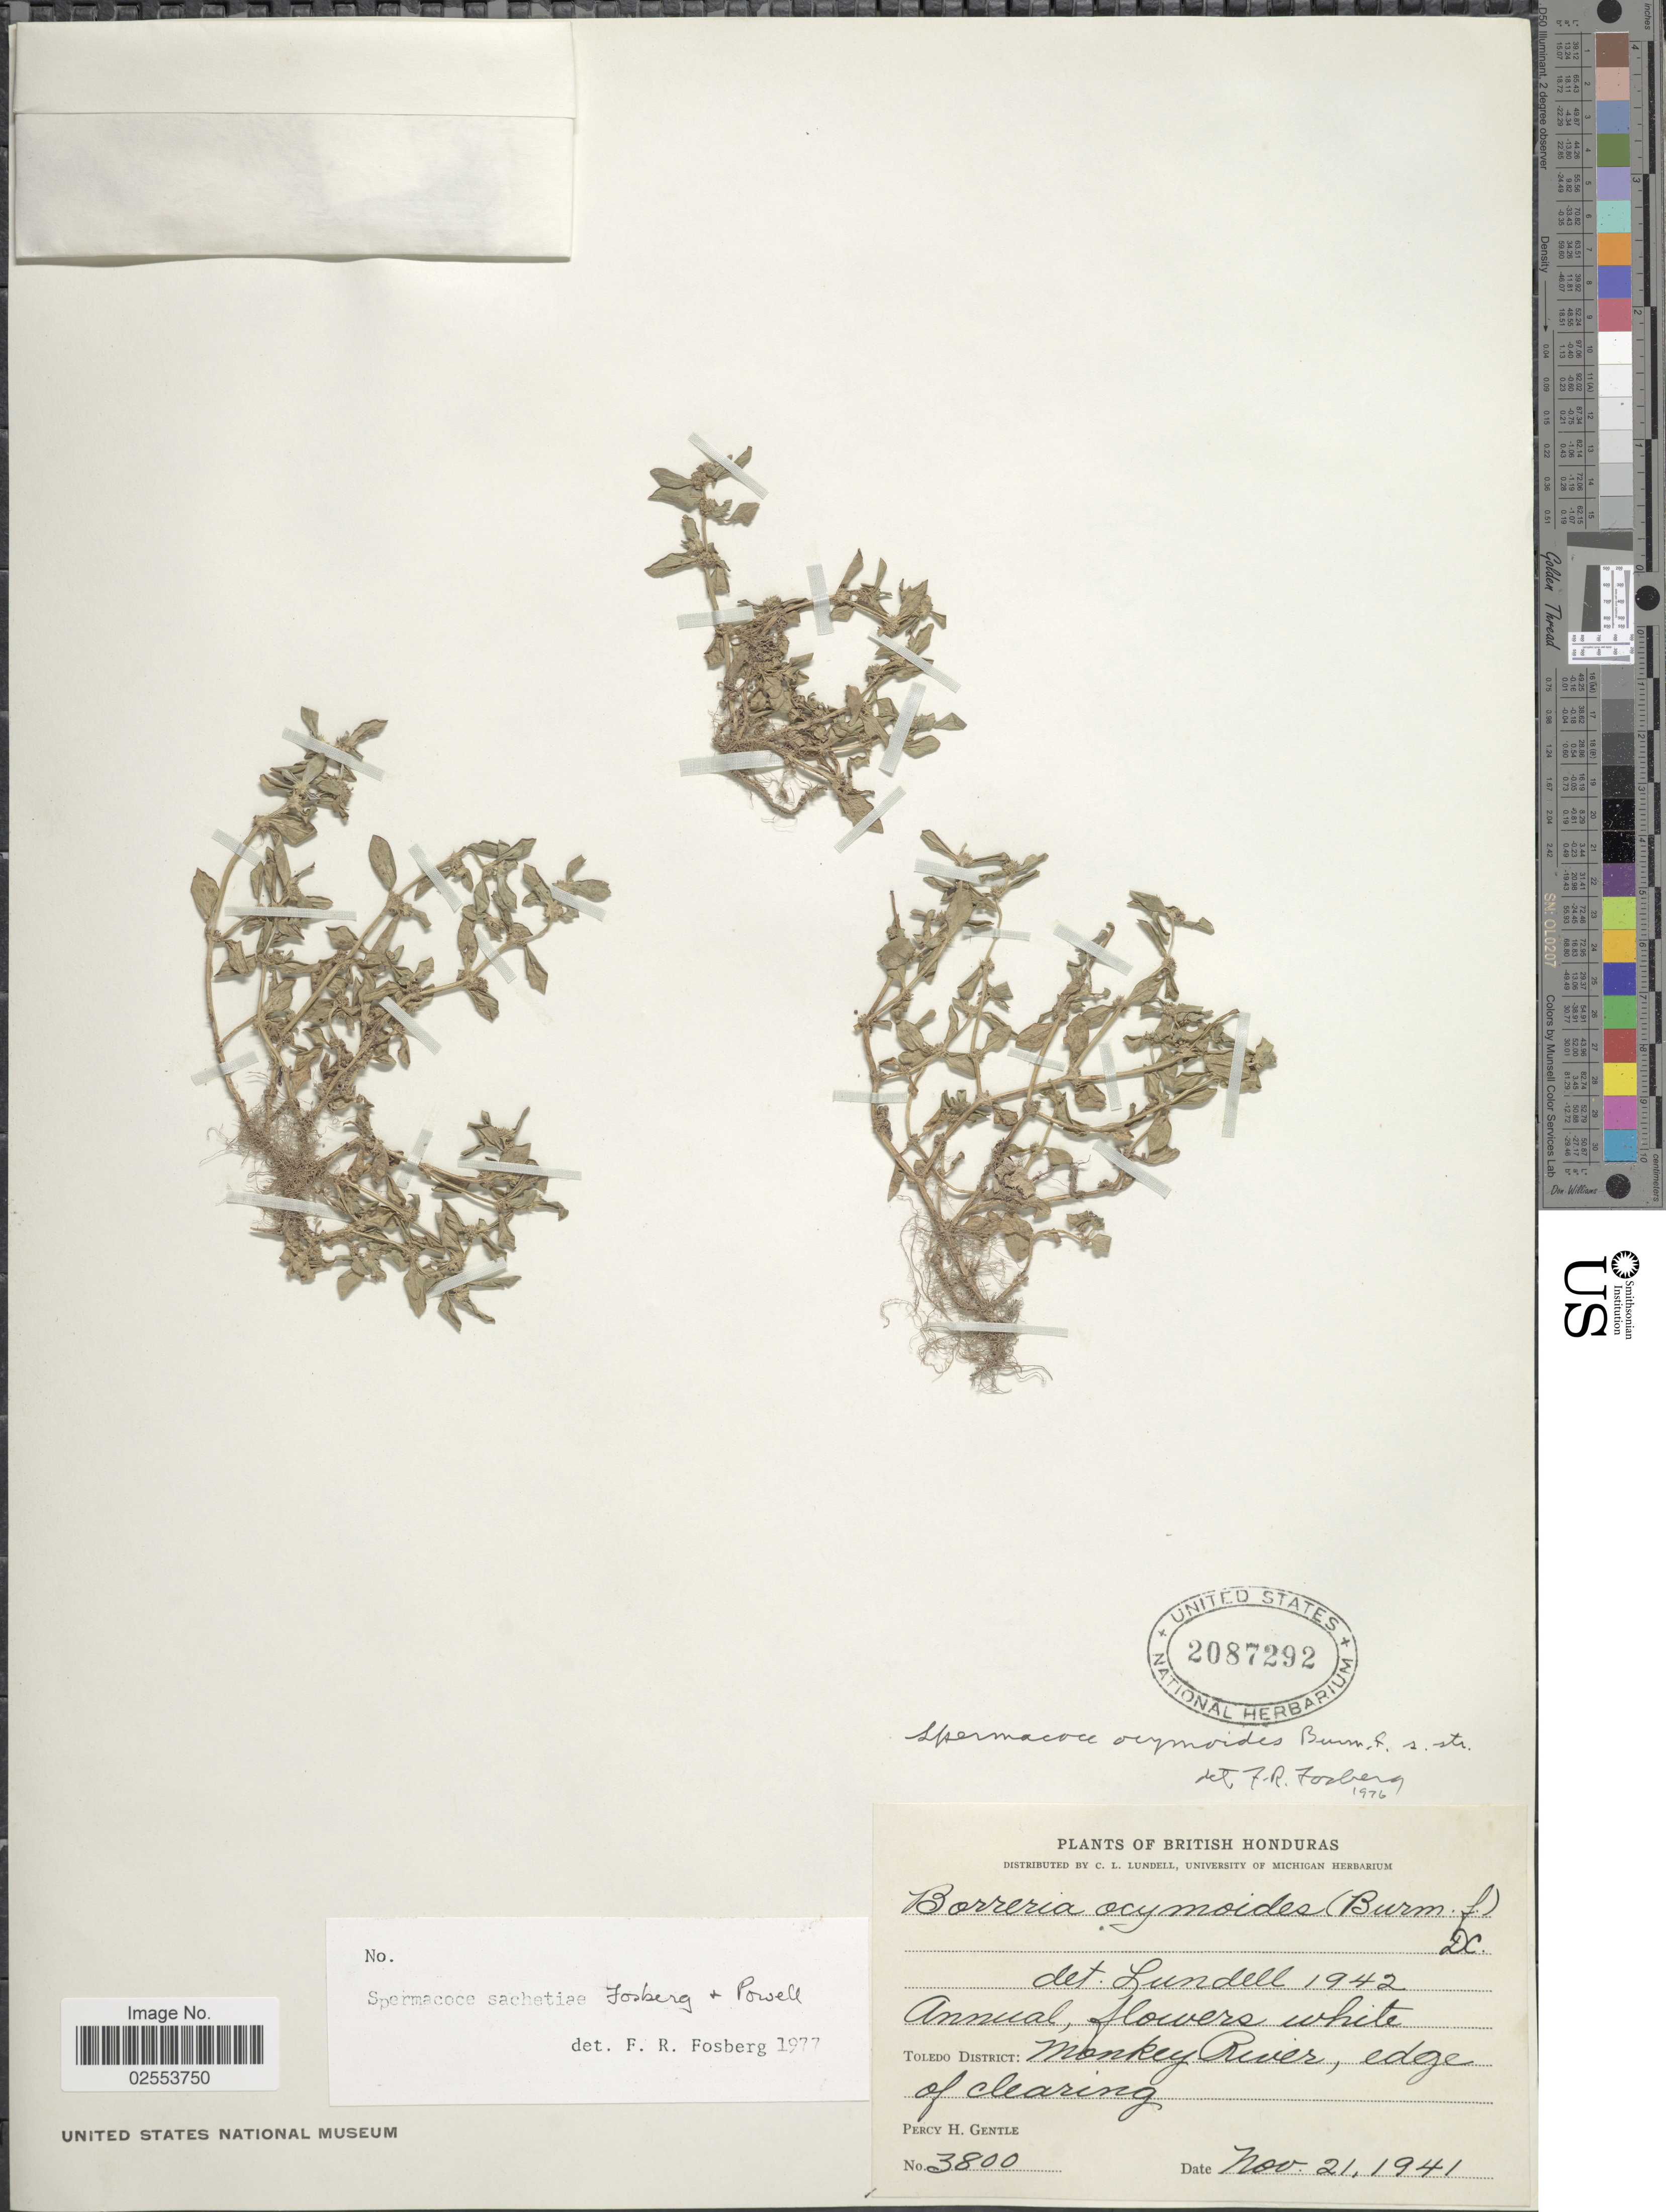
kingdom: Plantae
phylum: Tracheophyta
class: Magnoliopsida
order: Gentianales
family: Rubiaceae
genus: Spermacoce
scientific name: Spermacoce sachetiae Fosberg & D.A. Powell sp. nov. ined.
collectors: P. H. Gentle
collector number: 3800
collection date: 1941-11-21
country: Belize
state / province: Toledo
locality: Monkey River, edge of clearing.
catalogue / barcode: US 2087292